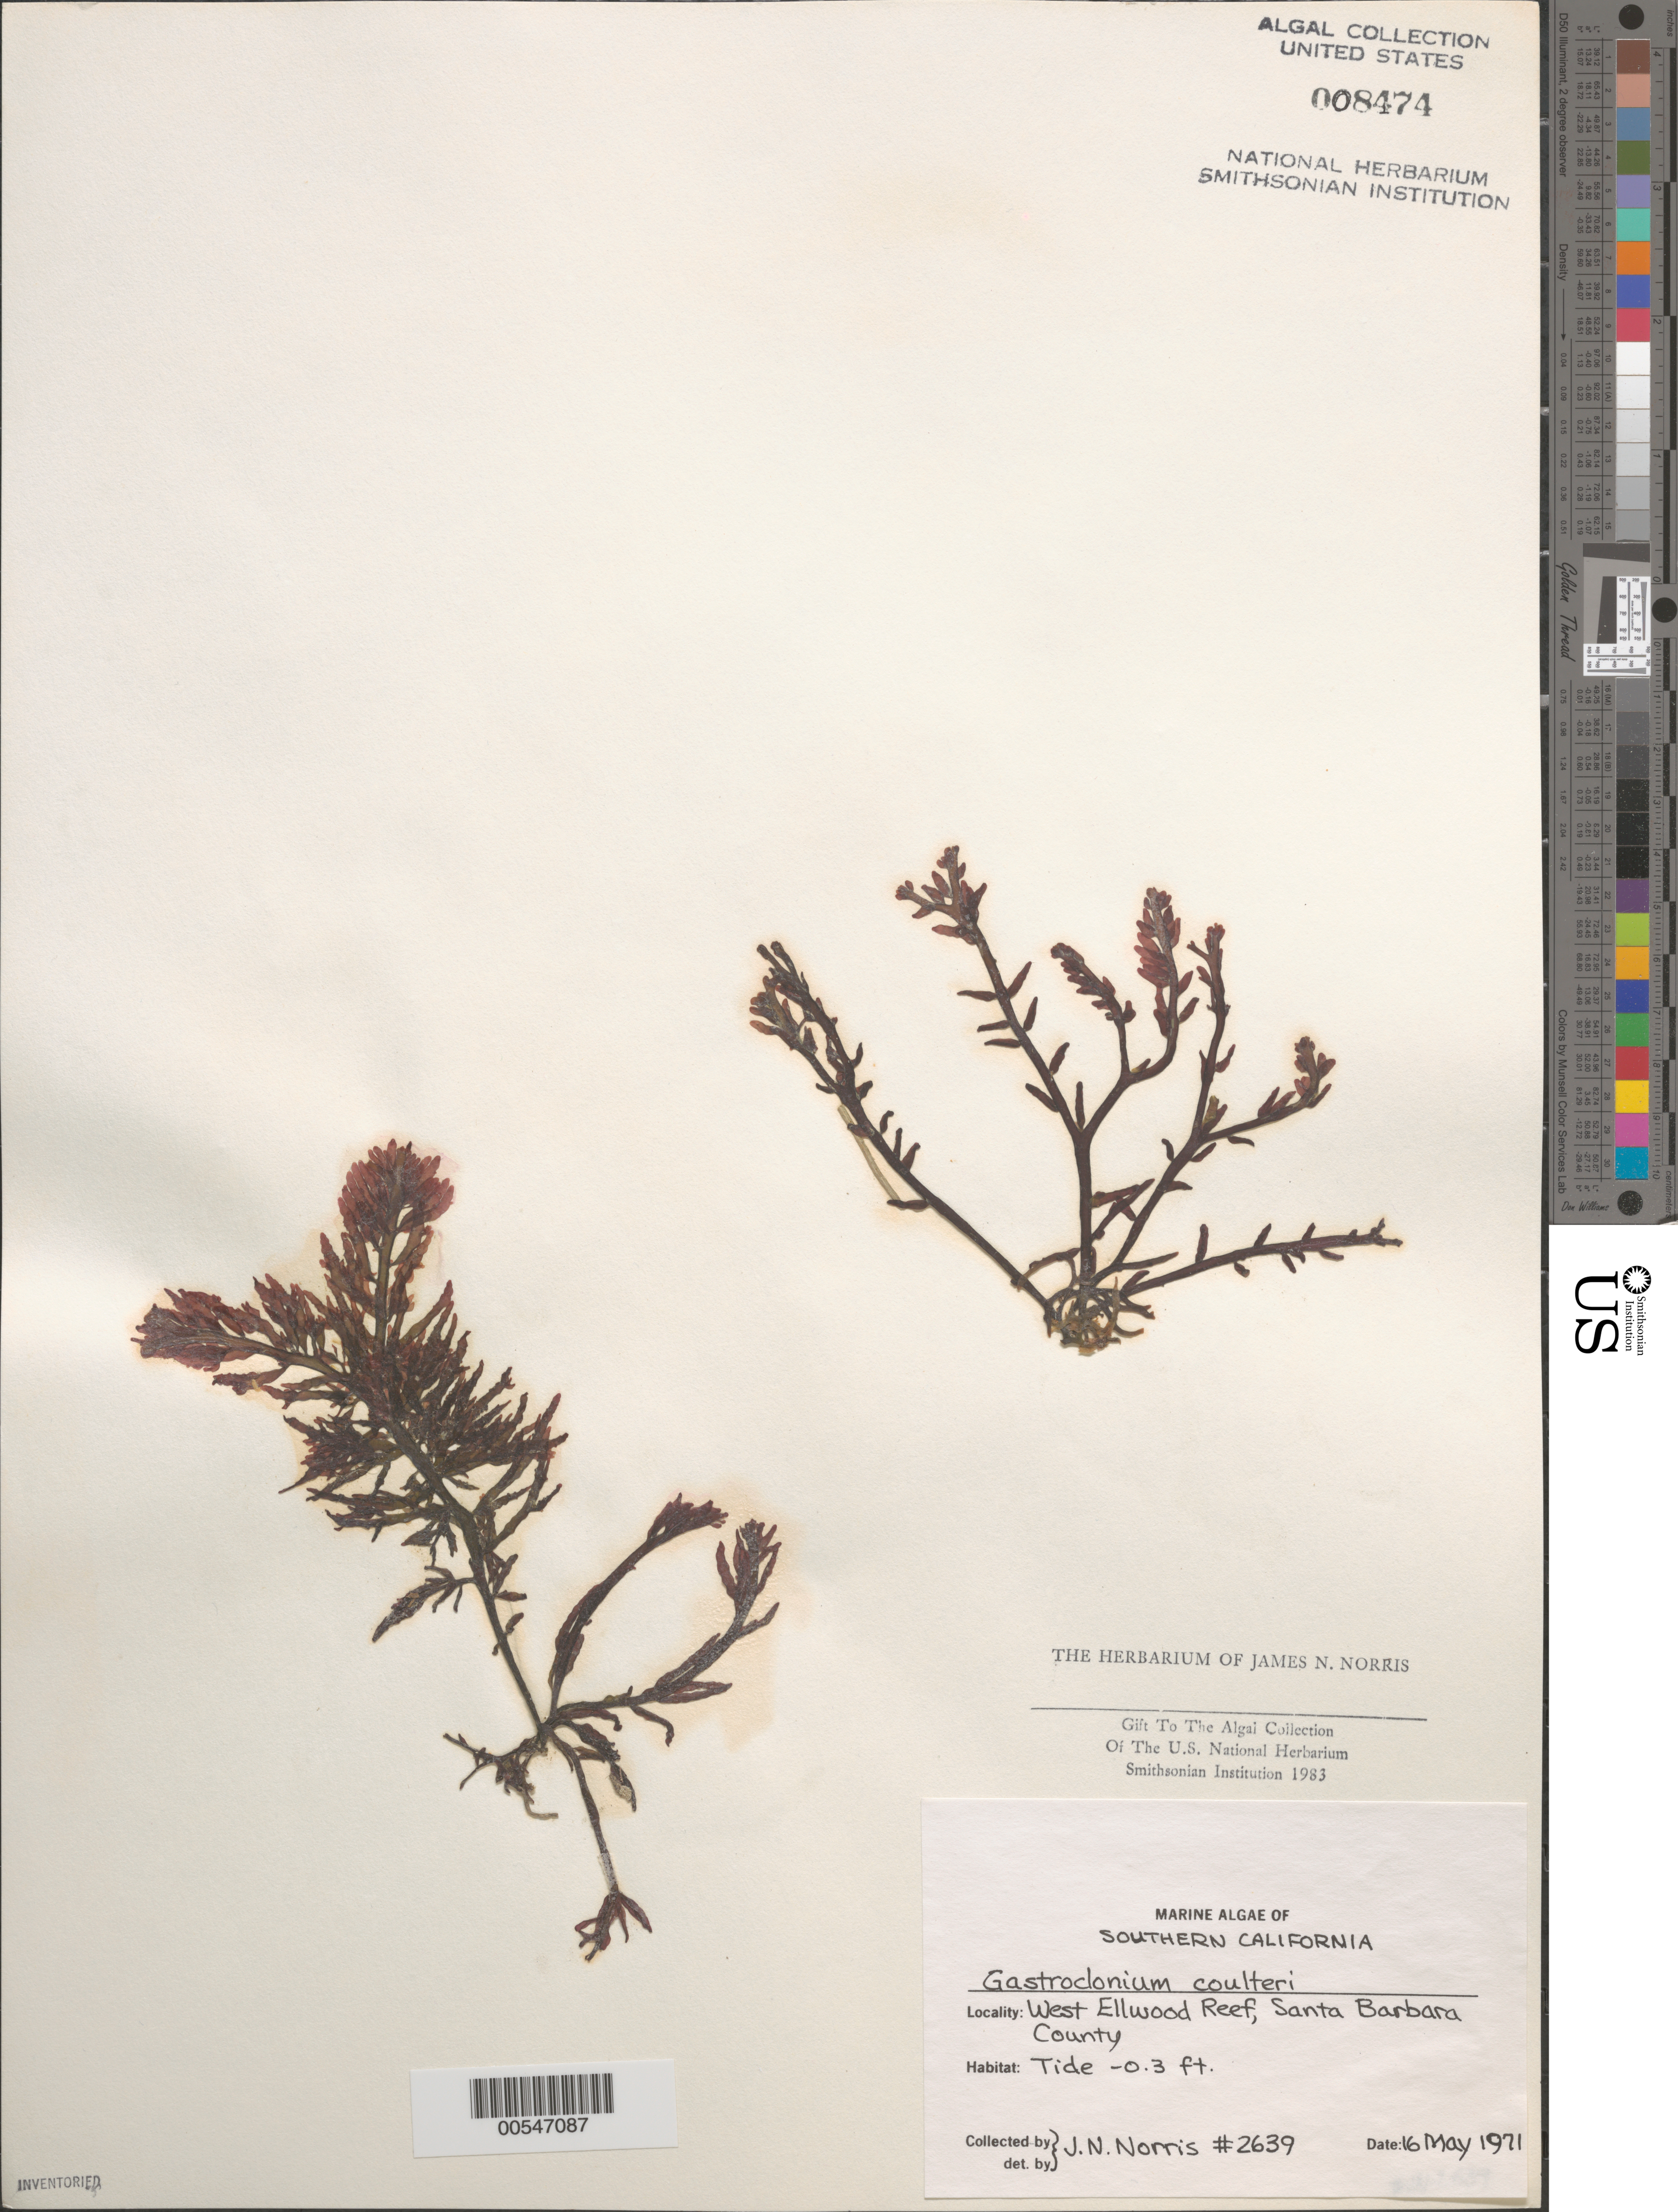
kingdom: Plantae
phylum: Rhodophyta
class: Florideophyceae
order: Rhodymeniales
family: Champiaceae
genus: Neogastroclonium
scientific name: Neogastroclonium subarticulatum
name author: (Turner) L. Le Gall et al.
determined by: Algae name updating Project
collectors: J. N. Norris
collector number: JN-2639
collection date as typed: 16 May 1971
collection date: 1971-05-16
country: United States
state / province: California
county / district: Santa Barbara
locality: West Ellwood Reef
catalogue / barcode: US 8474